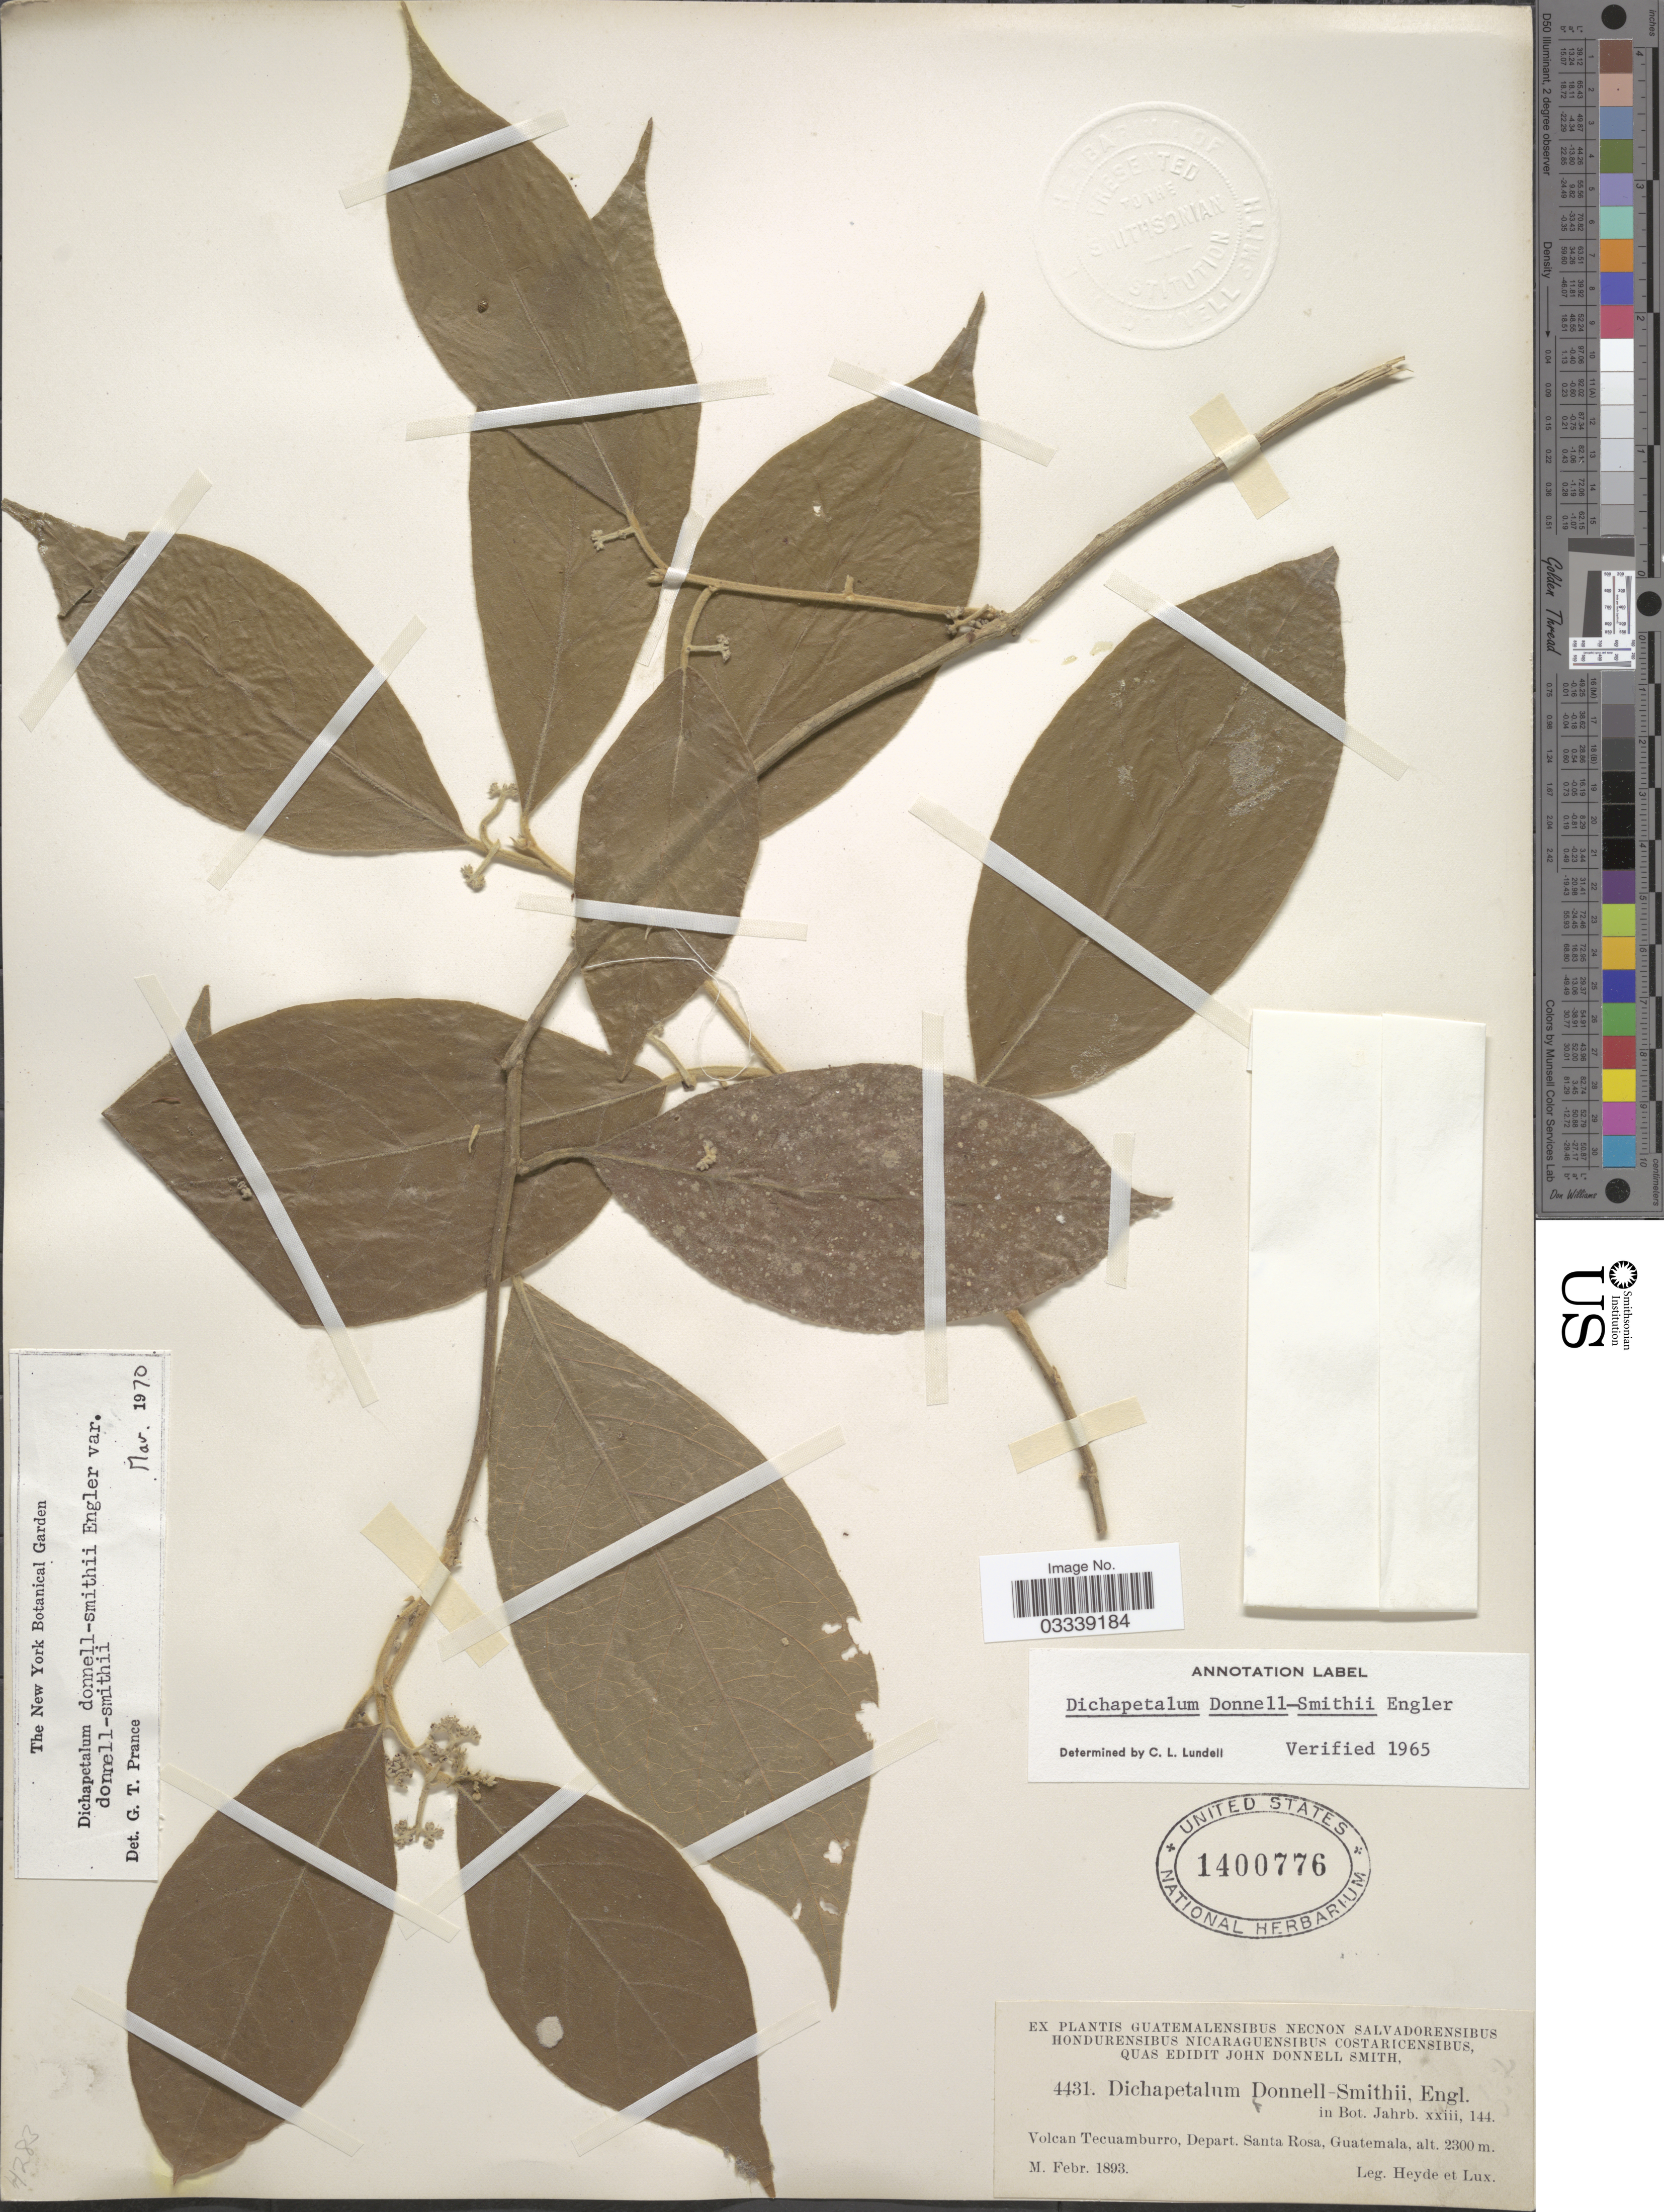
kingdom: Plantae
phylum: Tracheophyta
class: Magnoliopsida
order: Malpighiales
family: Dichapetalaceae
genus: Dichapetalum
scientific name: Dichapetalum donnell-smithii var. donnell-smithii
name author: Engl.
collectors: Heyde & Lux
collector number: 4431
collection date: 1893-02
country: Guatemala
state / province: Santa Rosa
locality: Volcan Tecuamburro, Depart. Santa Rosa.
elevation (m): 2300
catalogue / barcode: US 1400776